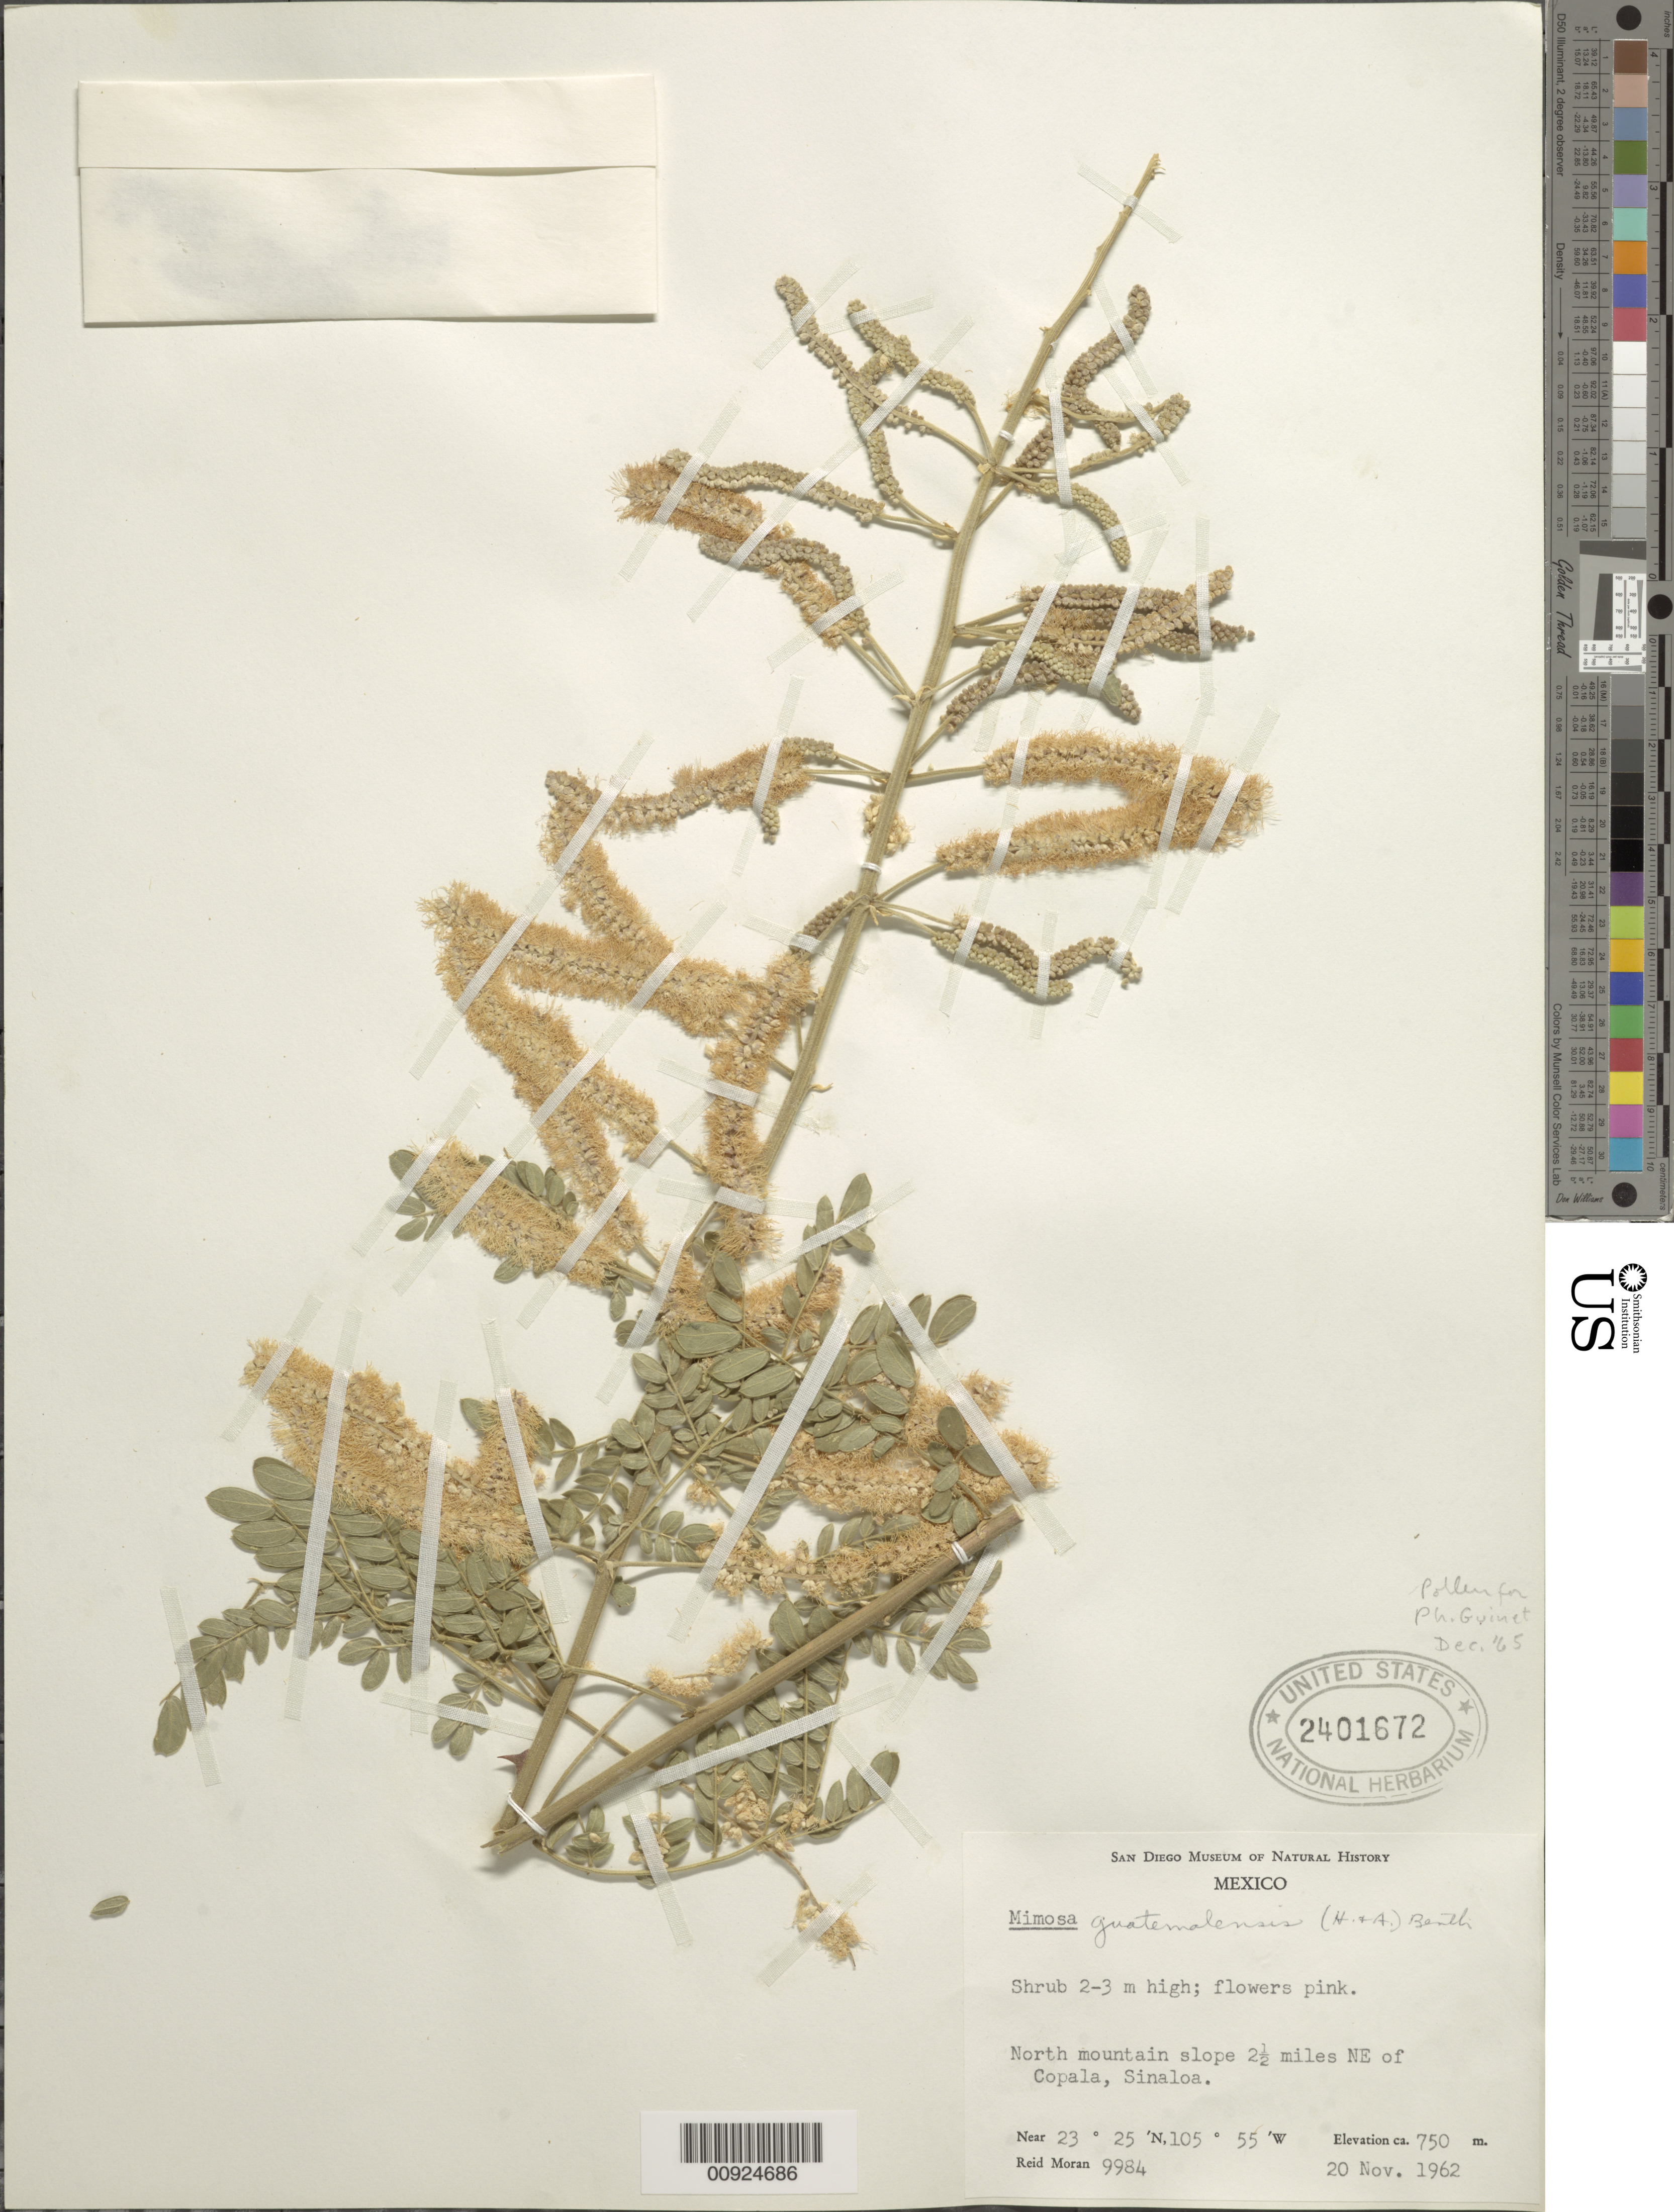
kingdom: Plantae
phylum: Tracheophyta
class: Magnoliopsida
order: Fabales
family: Fabaceae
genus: Mimosa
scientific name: Mimosa guatemalensis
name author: (Hook.) Benth.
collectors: R. V. Moran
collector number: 9984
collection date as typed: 20 Nov 1962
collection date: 1962-11-20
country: Mexico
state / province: Sinaloa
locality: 2½ miles NE of Copala, Sinaloa.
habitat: North moountain slope.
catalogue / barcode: US 2401672